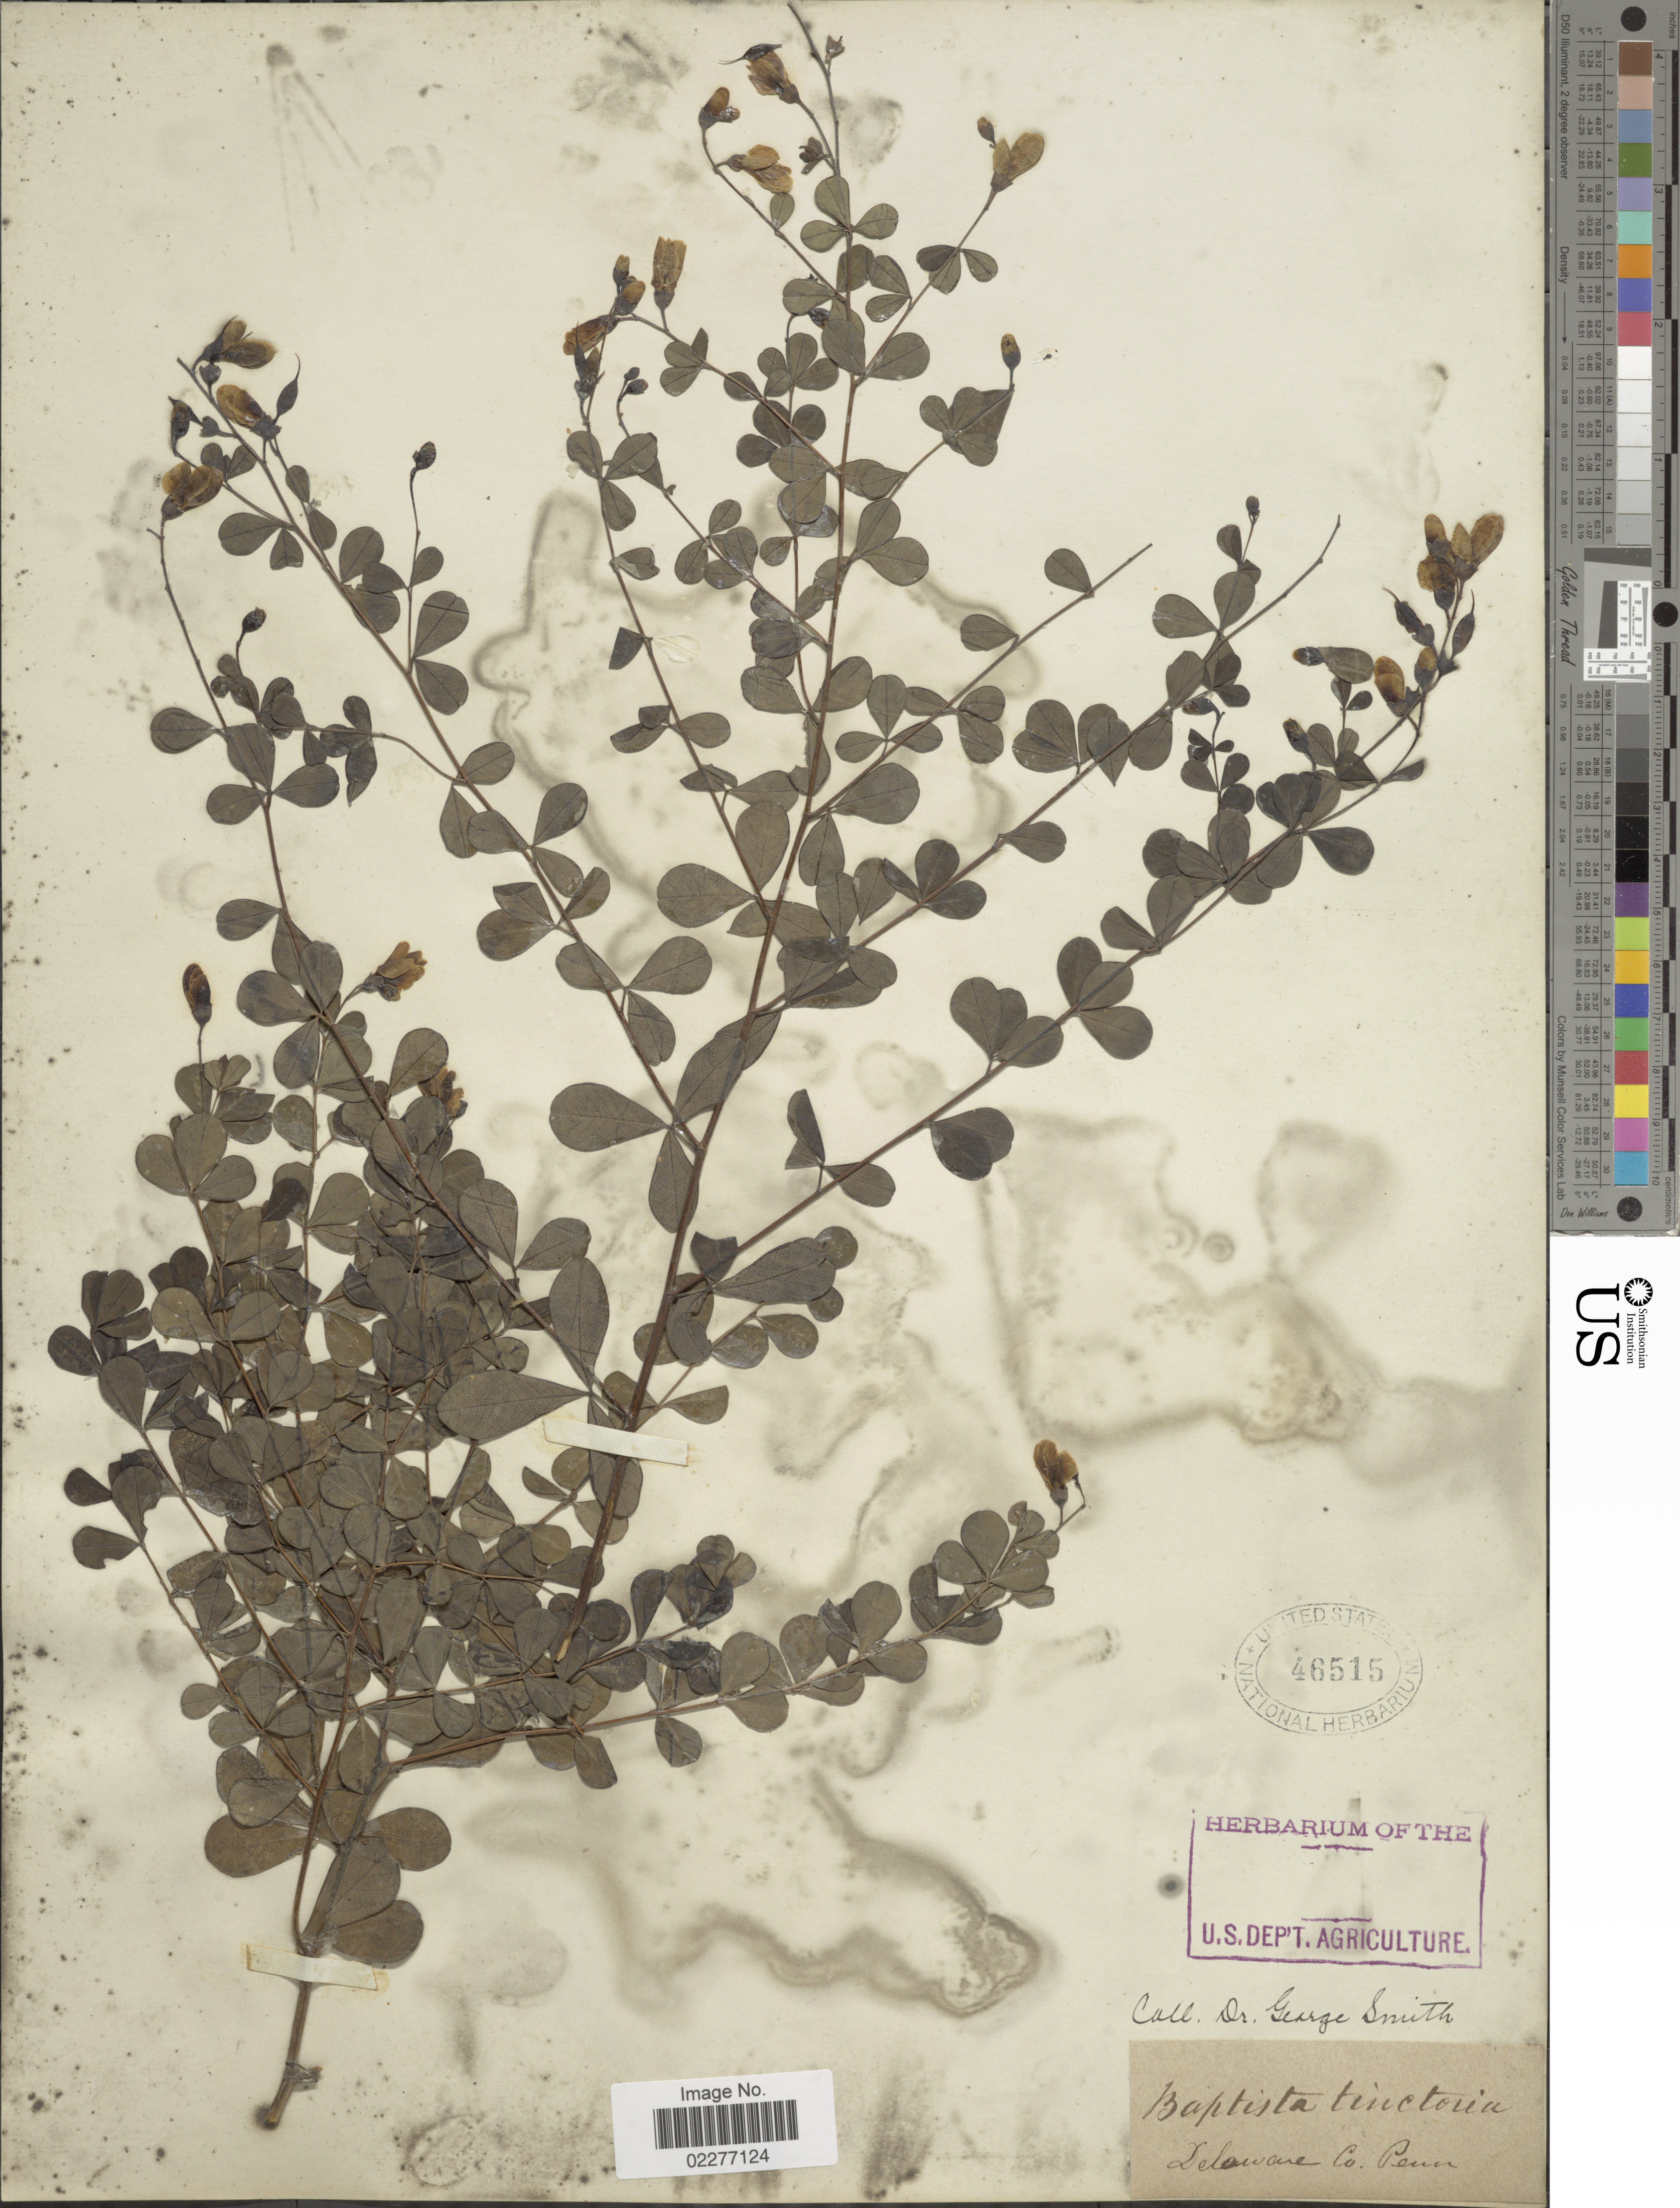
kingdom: Plantae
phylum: Tracheophyta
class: Magnoliopsida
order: Fabales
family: Fabaceae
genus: Baptisia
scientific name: Baptisia tinctoria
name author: (L.) R. Br.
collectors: G. Smith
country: United States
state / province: Pennsylvania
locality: Delaware Co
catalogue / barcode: US 46515